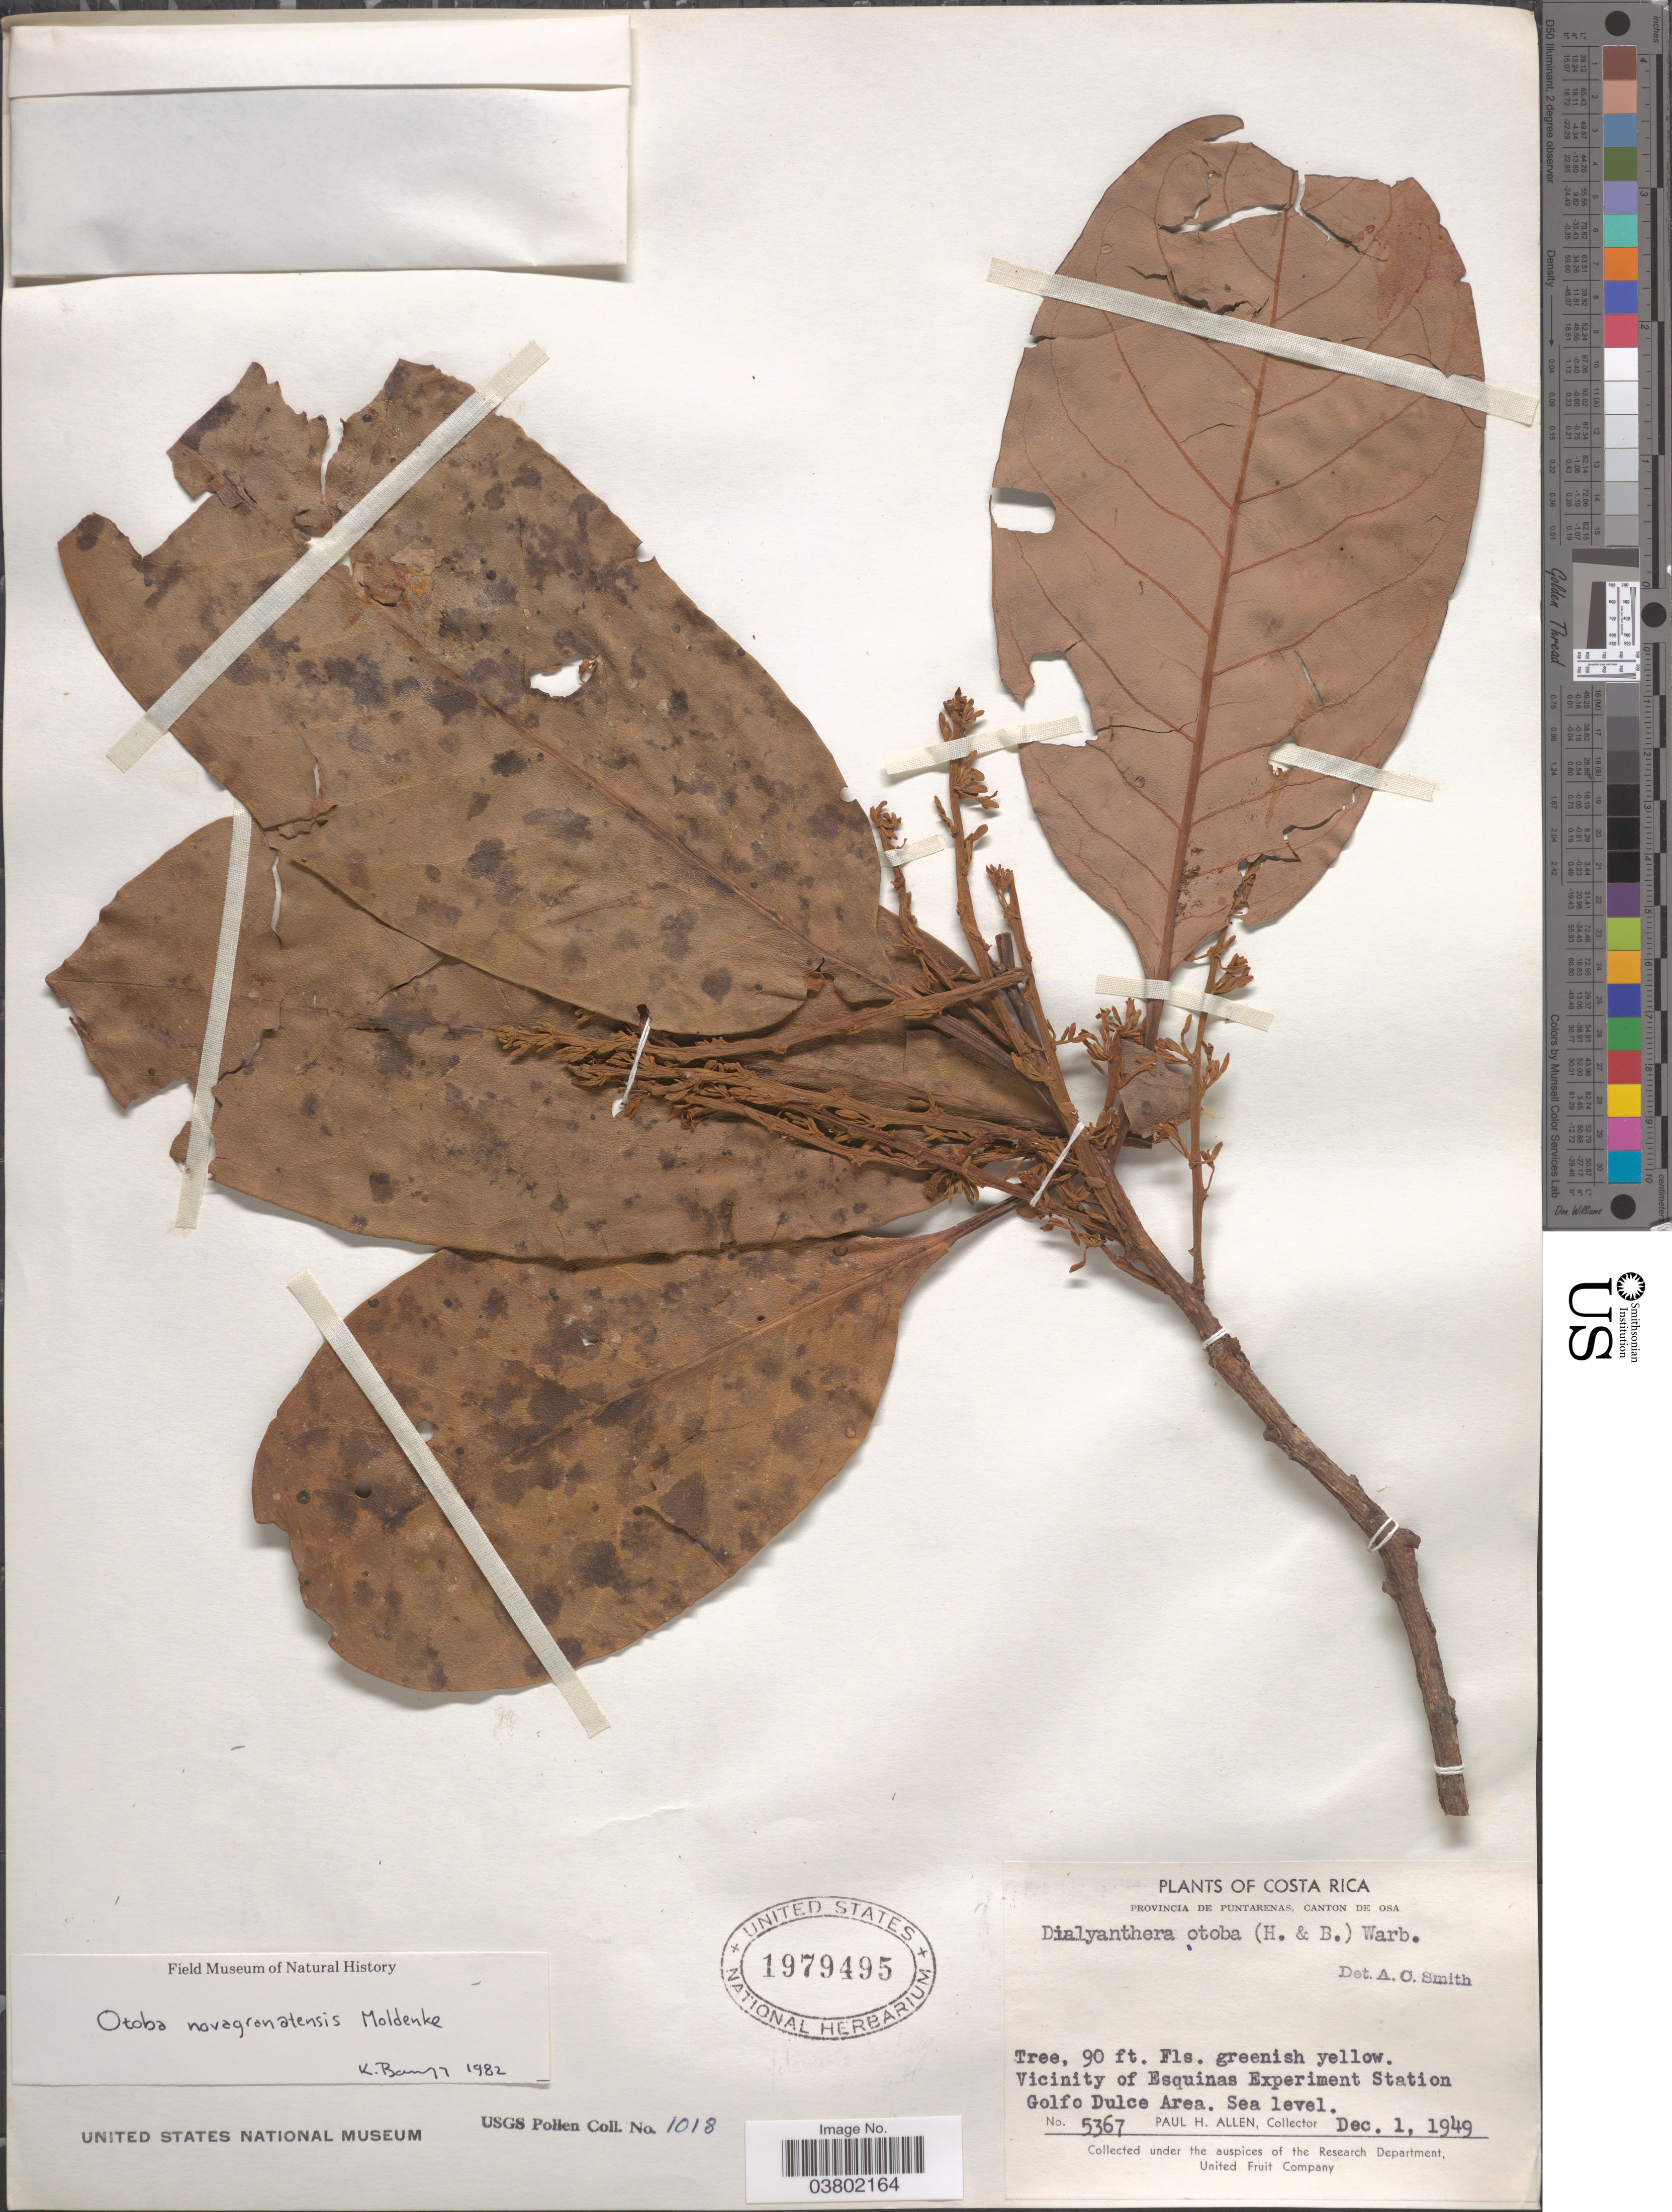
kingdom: Plantae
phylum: Tracheophyta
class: Magnoliopsida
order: Magnoliales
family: Myristicaceae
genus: Otoba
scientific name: Otoba novogranatensis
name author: Moldenke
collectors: P. H. Allen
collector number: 5367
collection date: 1949-12-01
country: Costa Rica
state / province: Puntarenas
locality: Canton de Osa. Vicinity of Esquinas Experiment Station Golfo Dulce Area.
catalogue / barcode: US 1979495